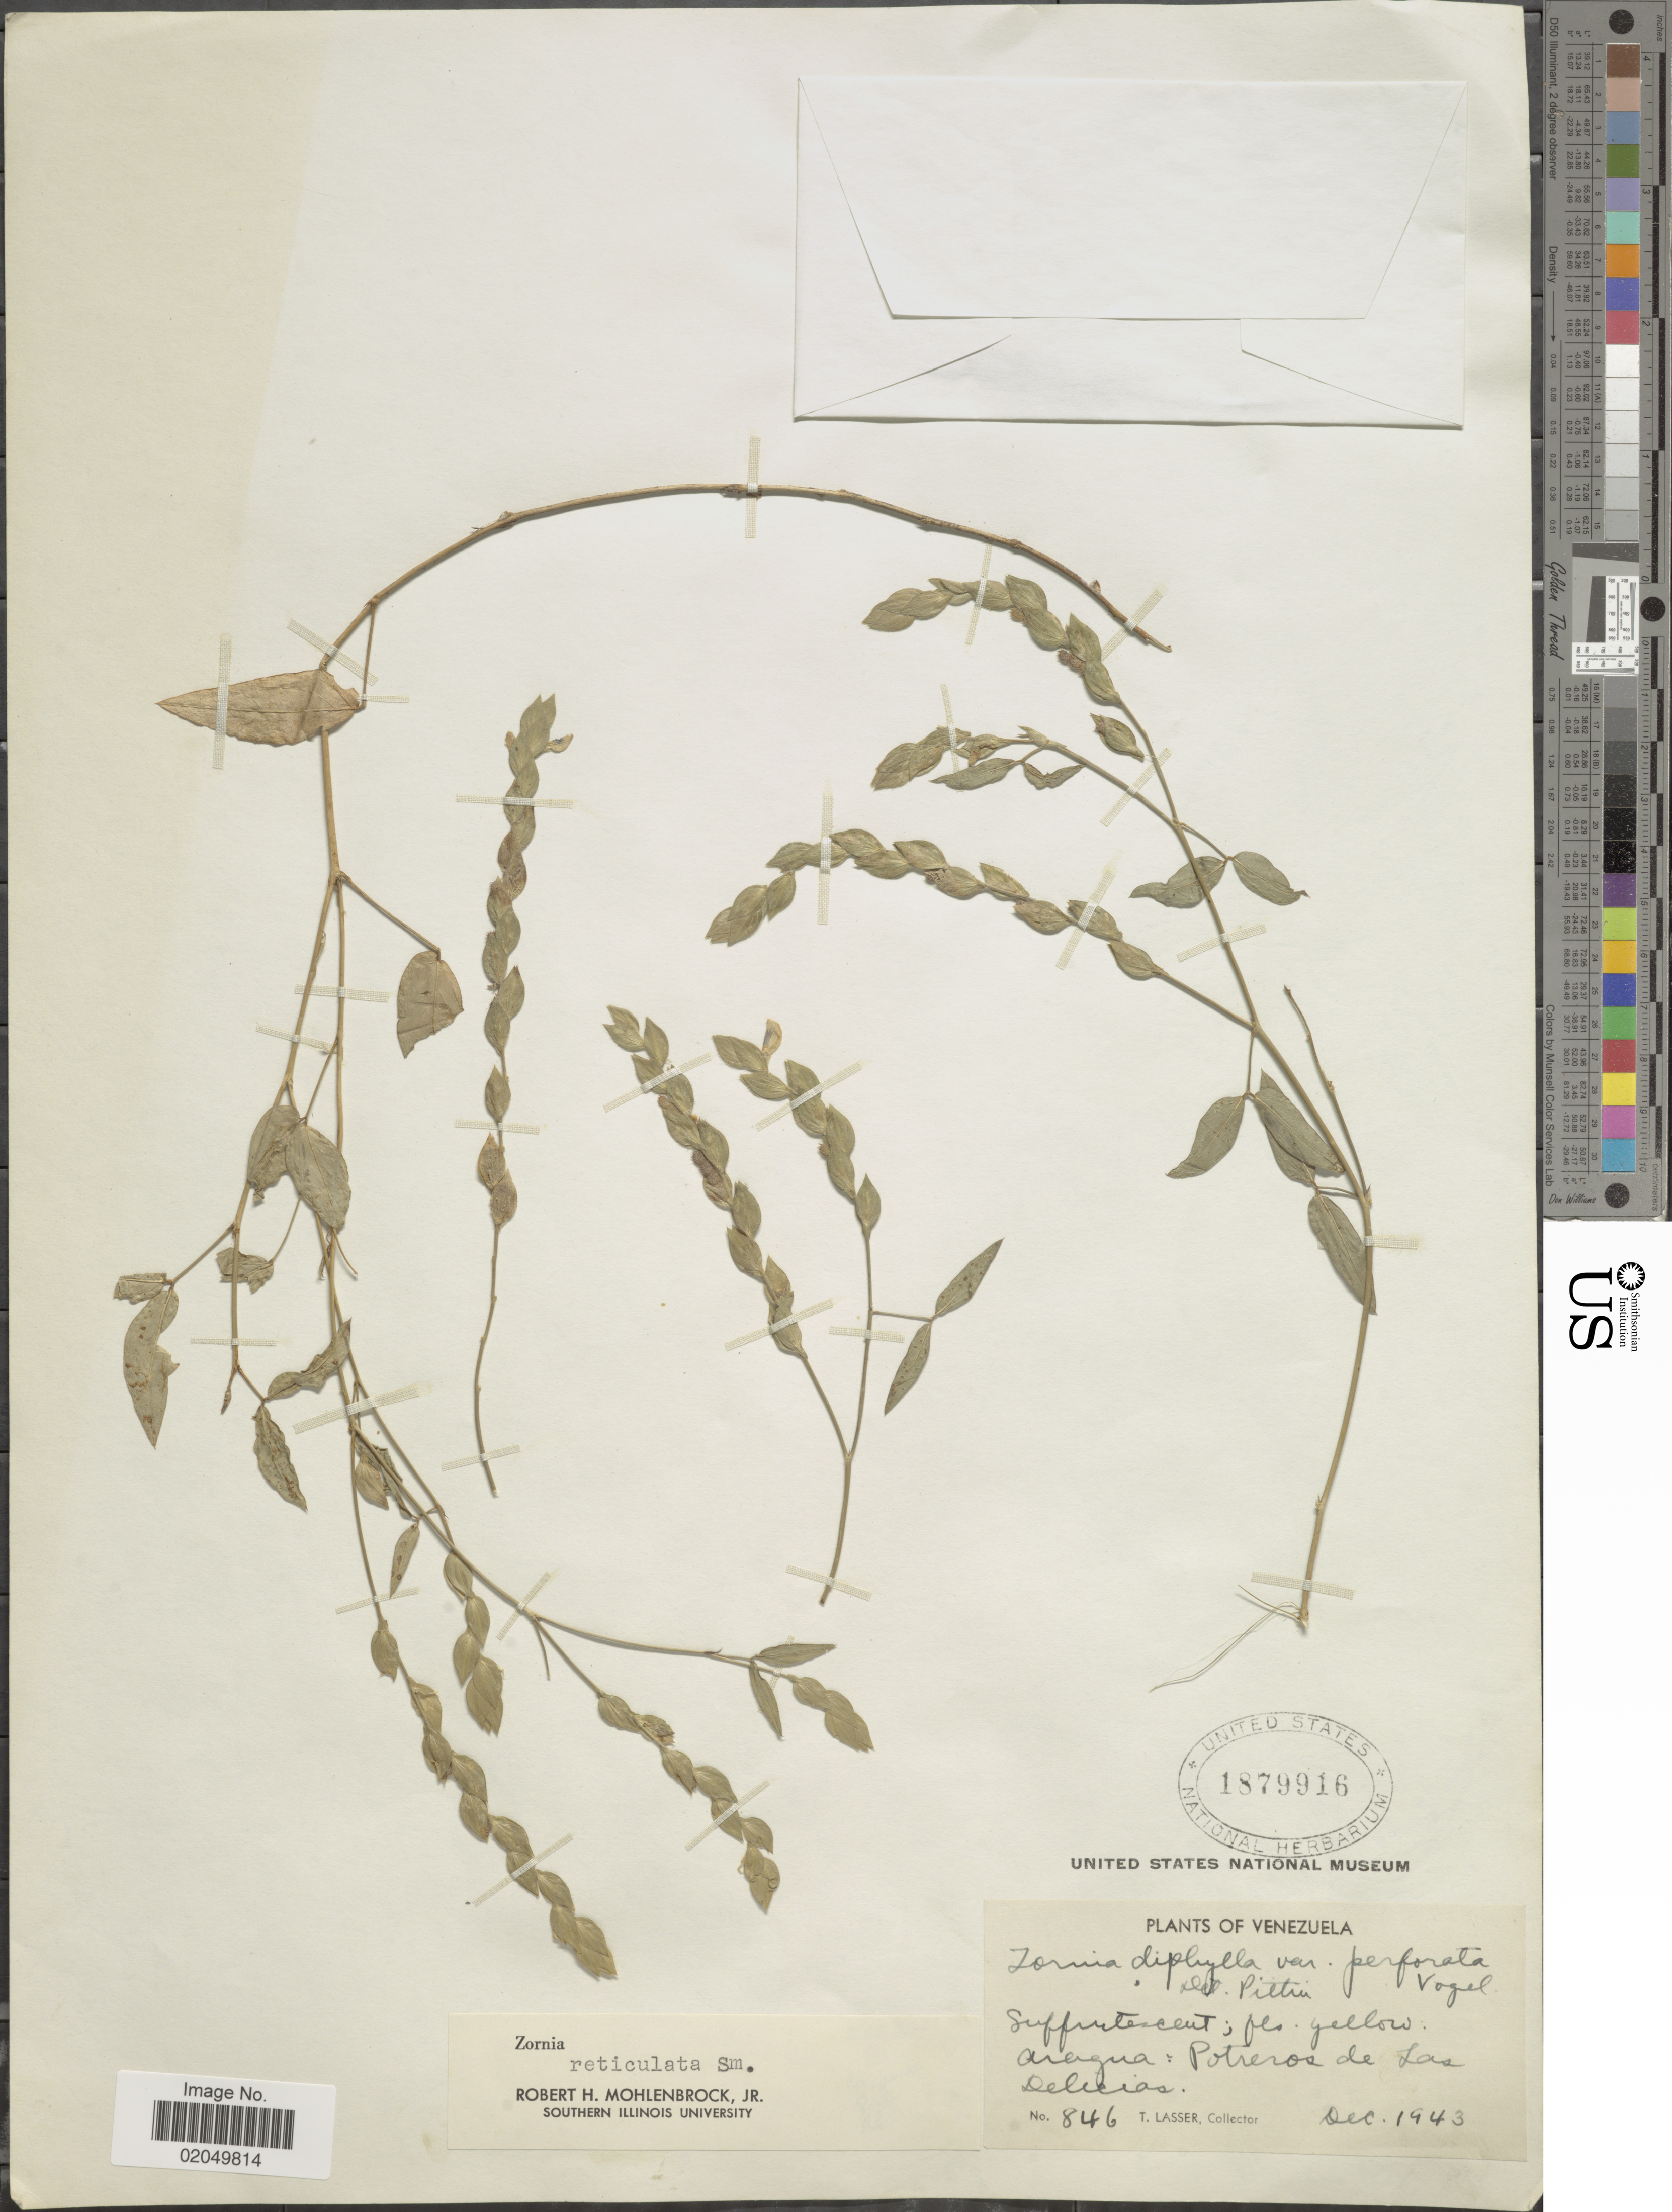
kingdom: Plantae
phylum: Tracheophyta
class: Magnoliopsida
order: Fabales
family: Fabaceae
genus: Zornia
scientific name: Zornia reticulata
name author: Sm.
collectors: T. Lasser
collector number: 846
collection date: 1943-12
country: Venezuela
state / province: Aragua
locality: Potreros de Las Delicias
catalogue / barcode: US 1879916